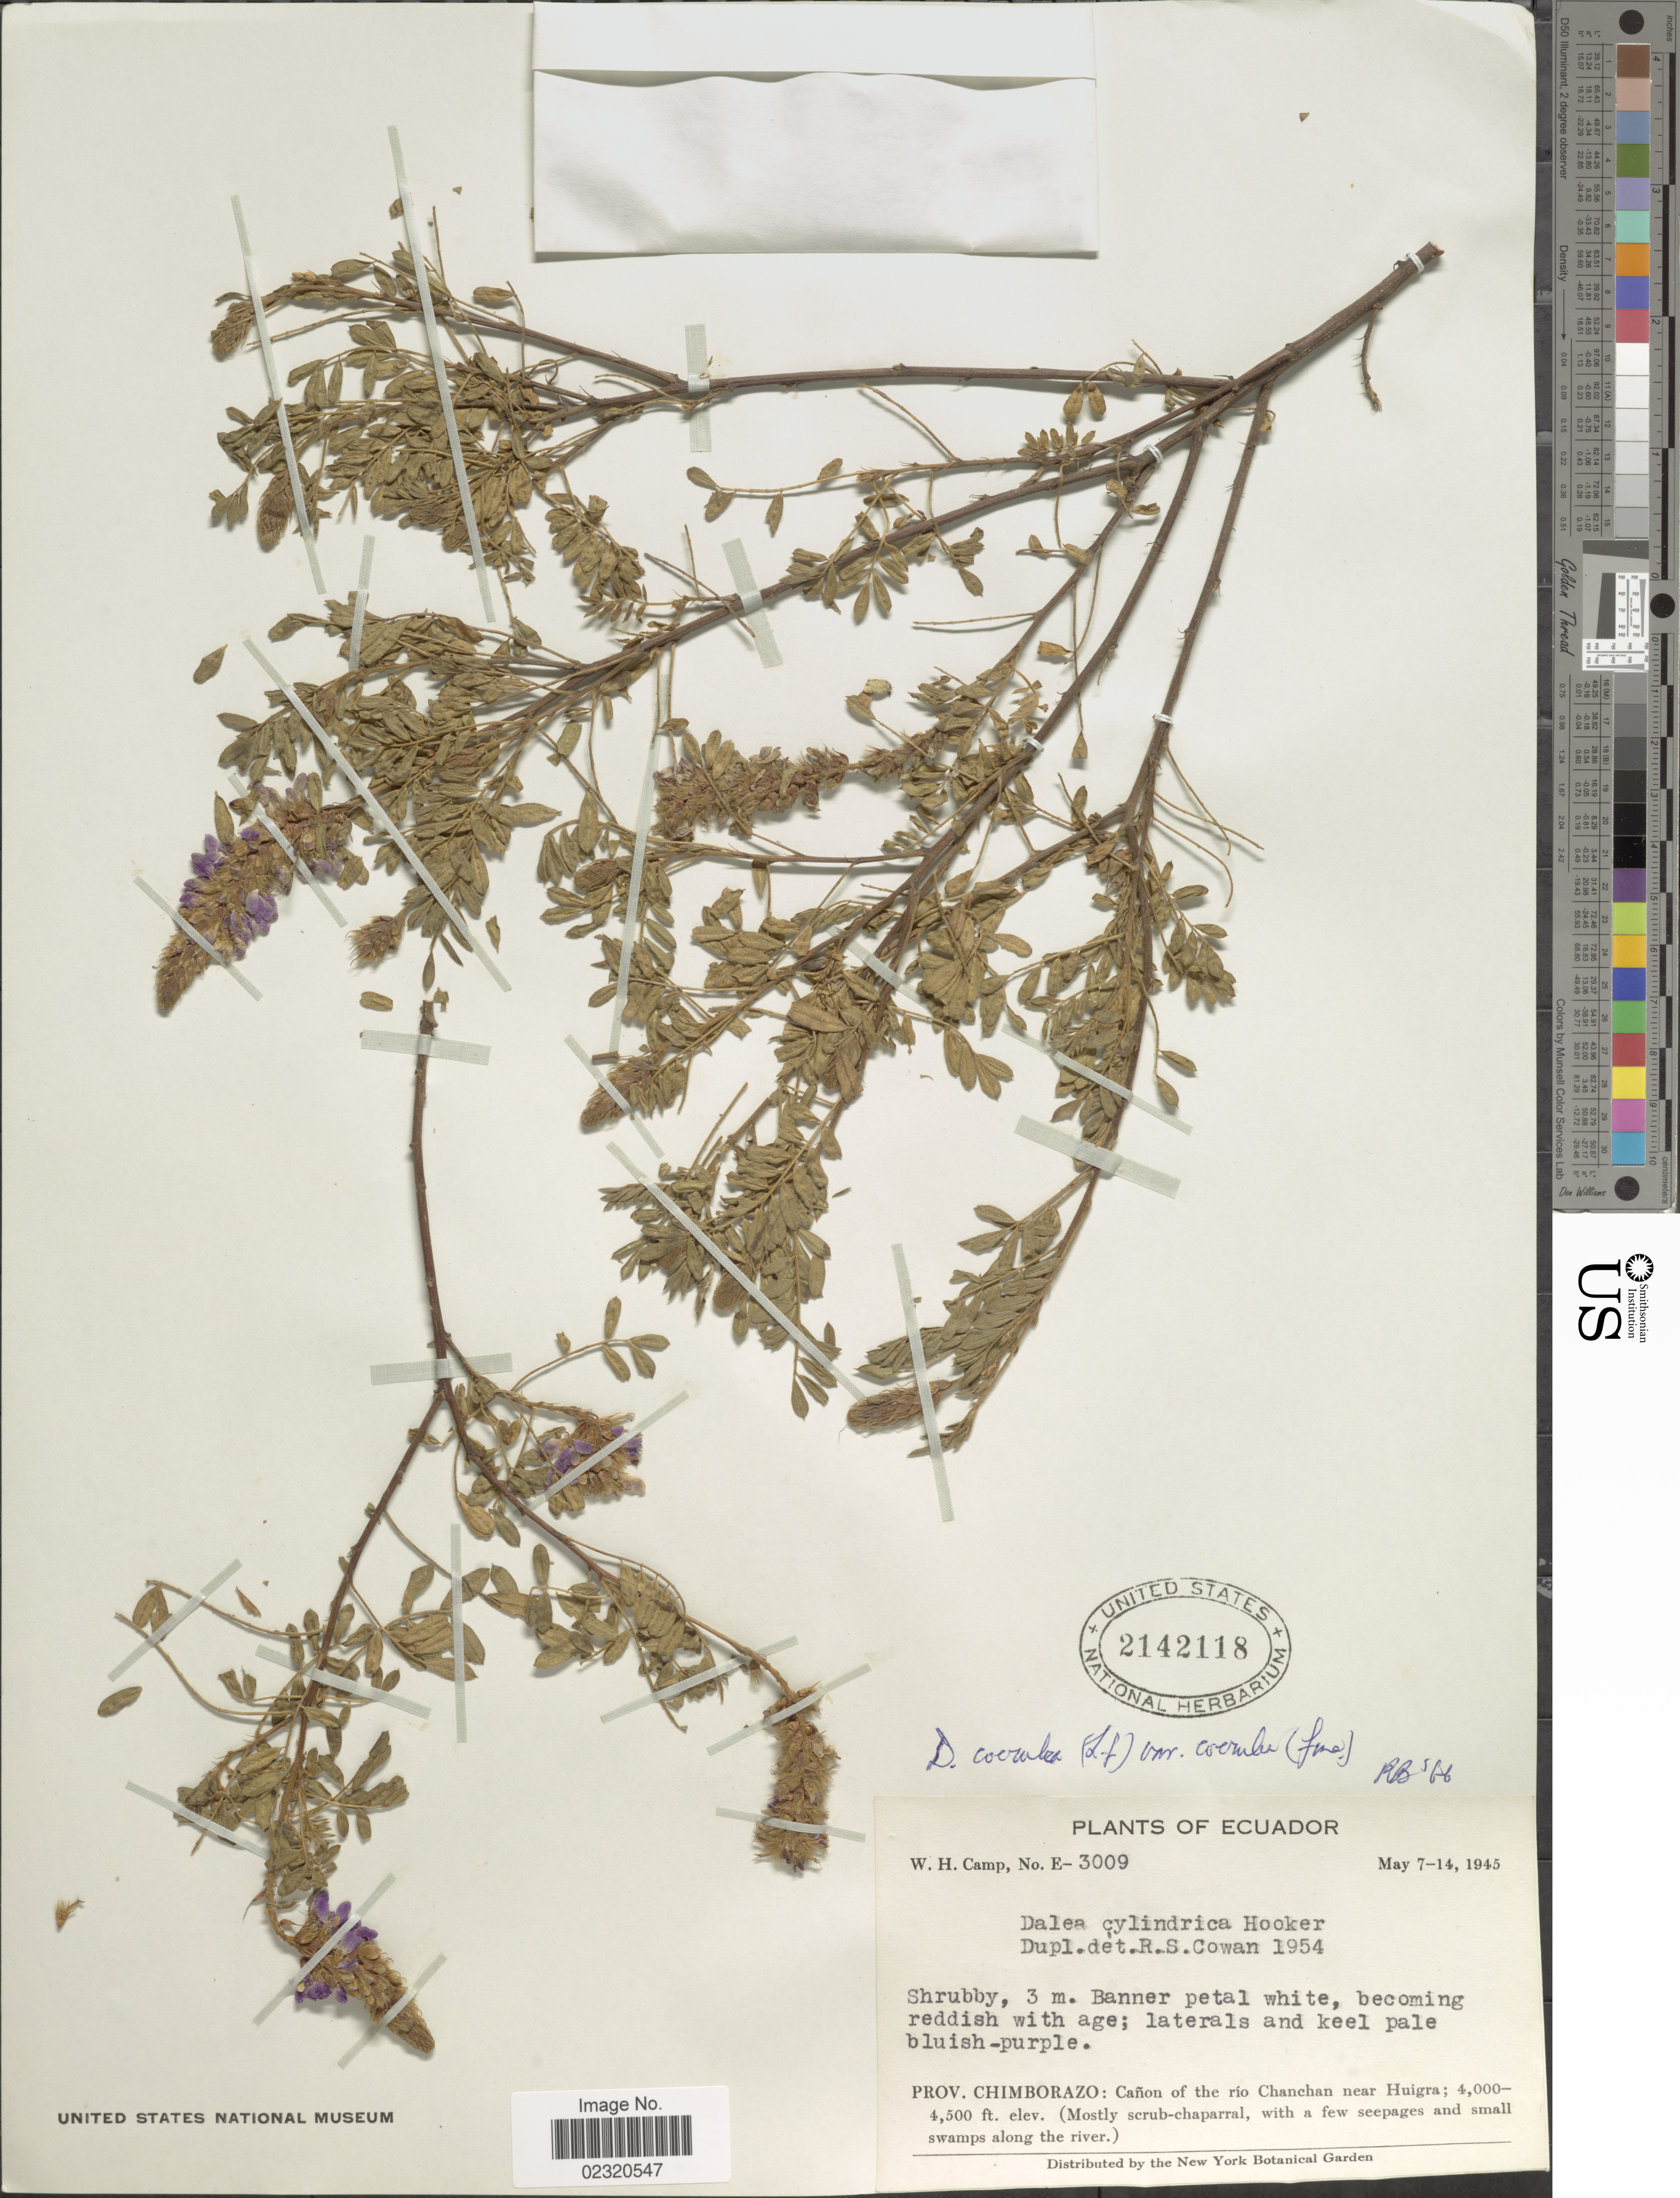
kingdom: Plantae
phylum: Tracheophyta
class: Magnoliopsida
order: Fabales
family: Fabaceae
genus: Dalea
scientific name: Dalea coerulea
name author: (L. f.) Schinz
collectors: W. H. Camp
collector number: E3009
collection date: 1945-05-07/1945-05-14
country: Ecuador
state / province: Chimborazo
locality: Canon of the Rio Chanchan near Huigra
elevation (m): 1219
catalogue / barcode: US 2142118